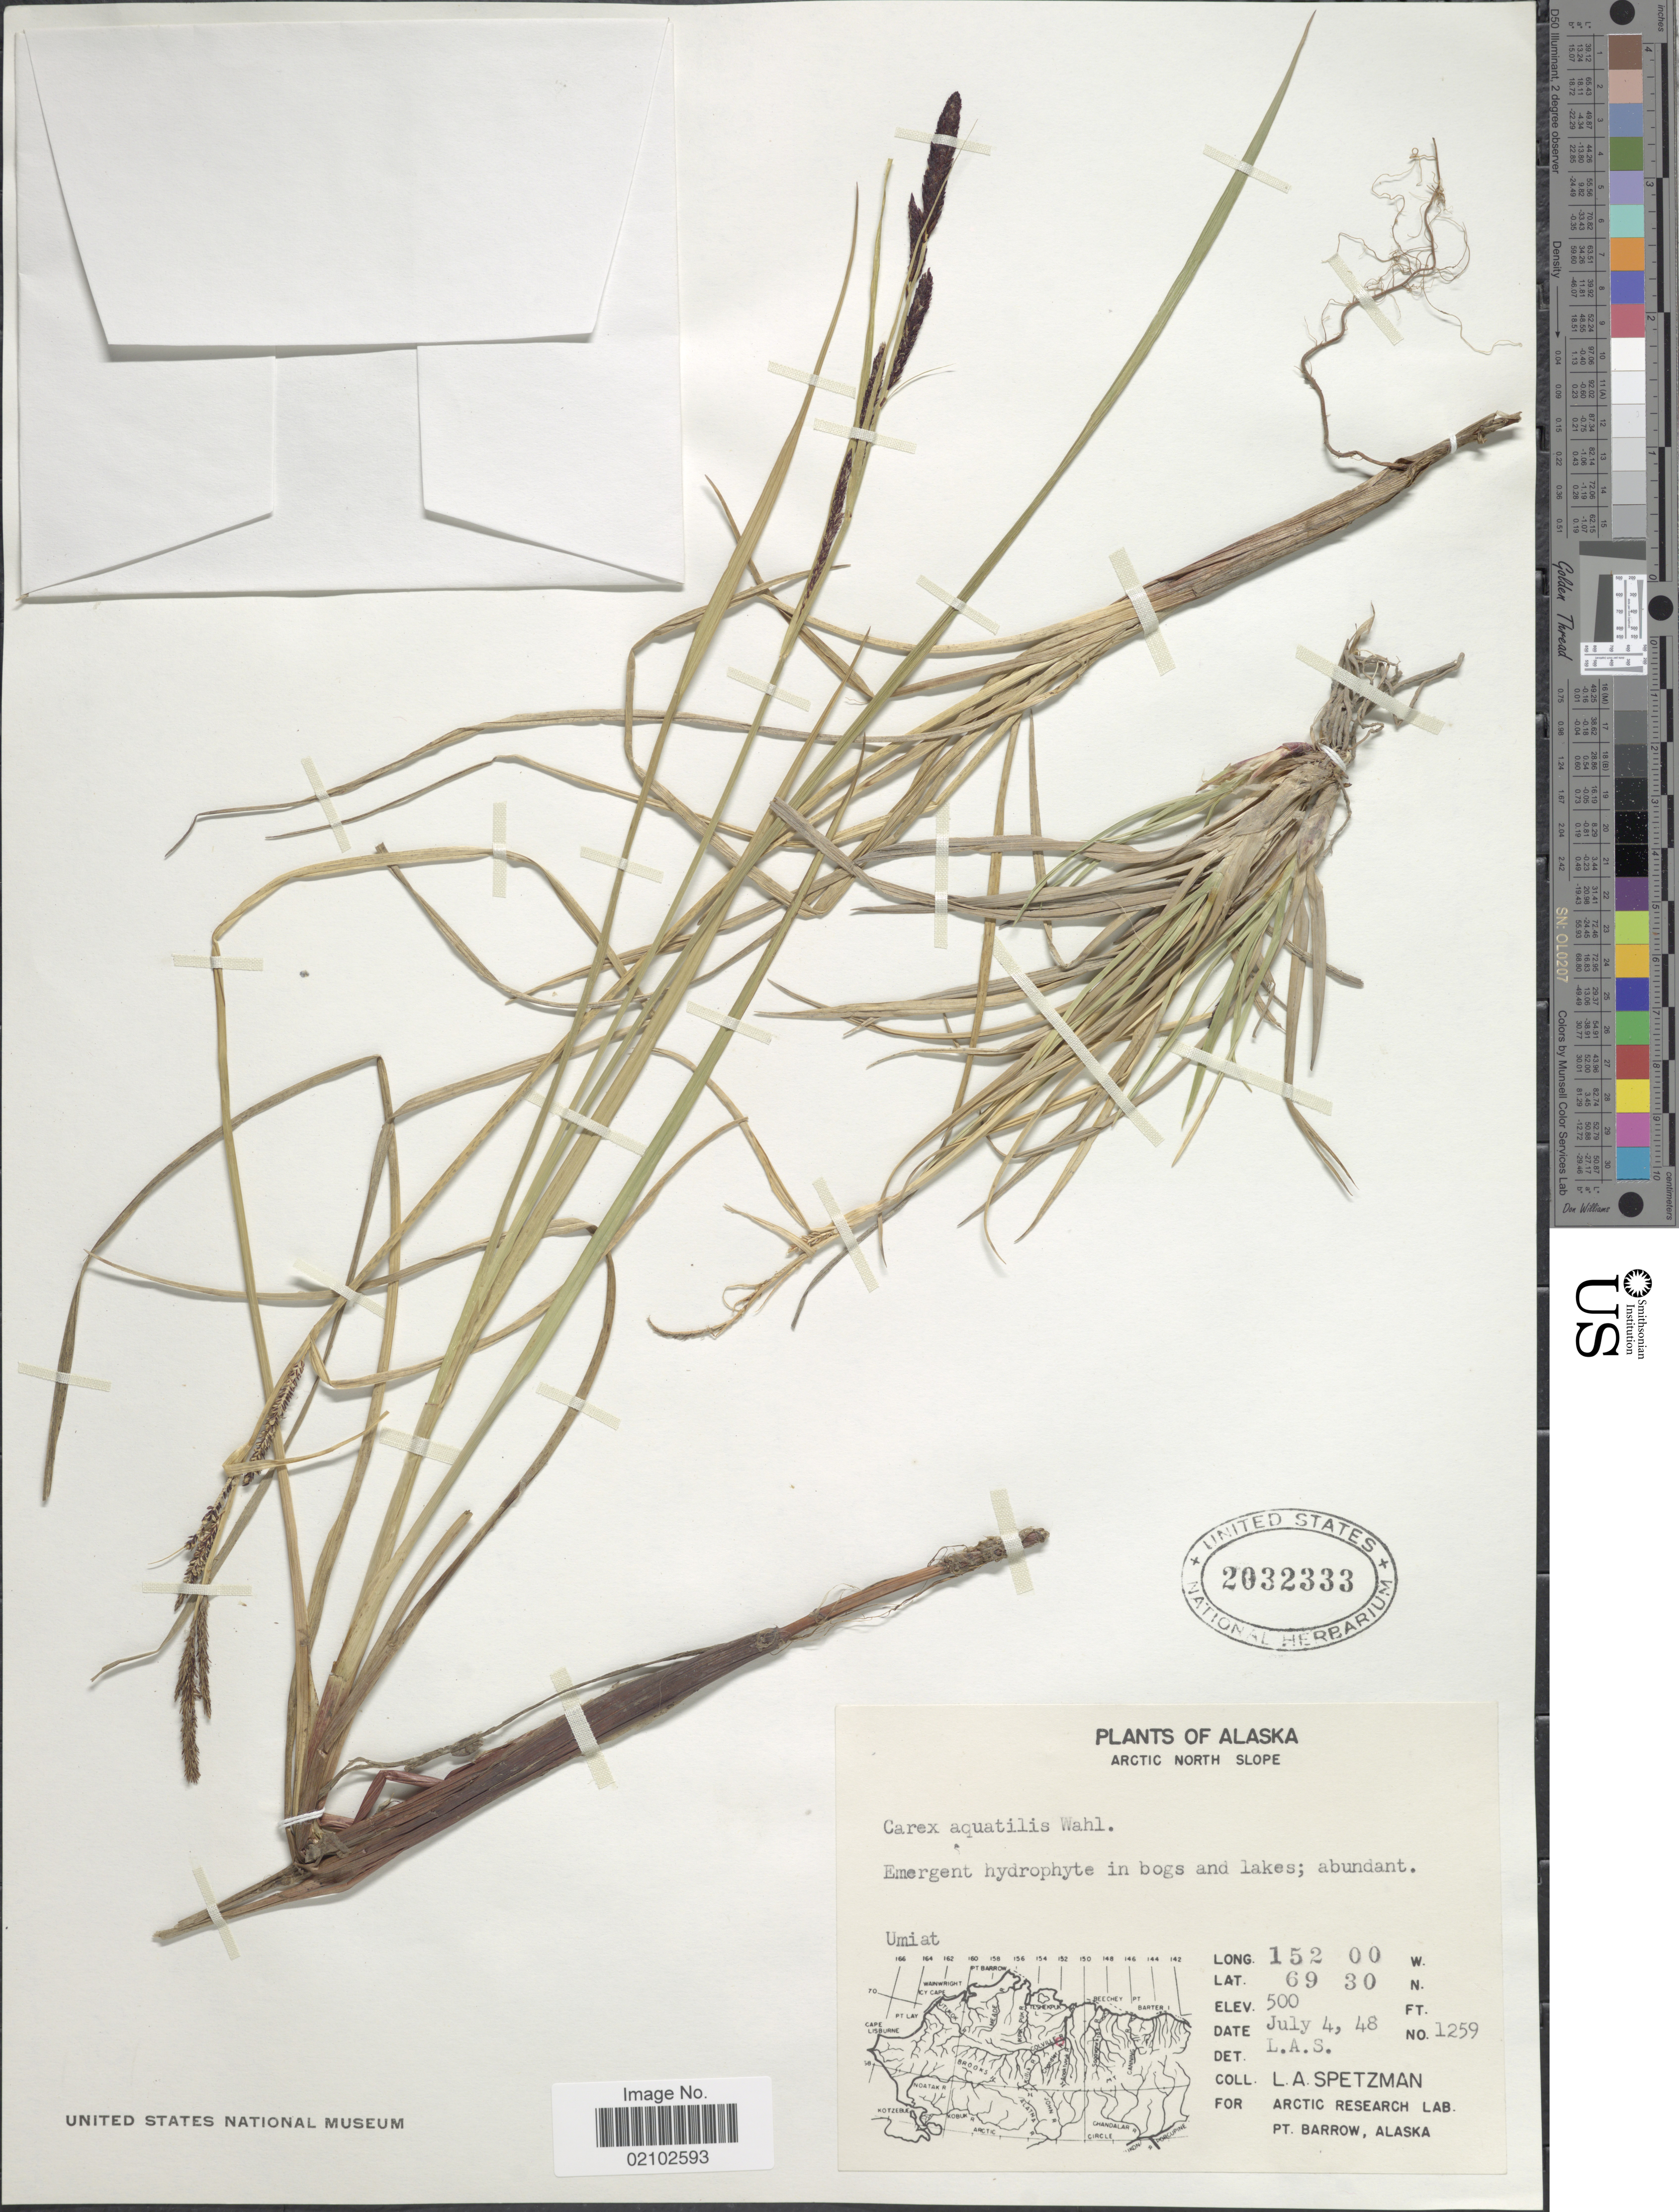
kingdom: Plantae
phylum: Tracheophyta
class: Liliopsida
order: Poales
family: Cyperaceae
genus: Carex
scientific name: Carex aquatilis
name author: Wahlenb.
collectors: L. Spetzman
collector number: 1259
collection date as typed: Transcribed d/m/y: 4/7/48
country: United States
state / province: Alaska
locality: Arctic North Slope, Emergent hydrophyte in bogs and lakes; abundant. Umiat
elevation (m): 152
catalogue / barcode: US 2032333